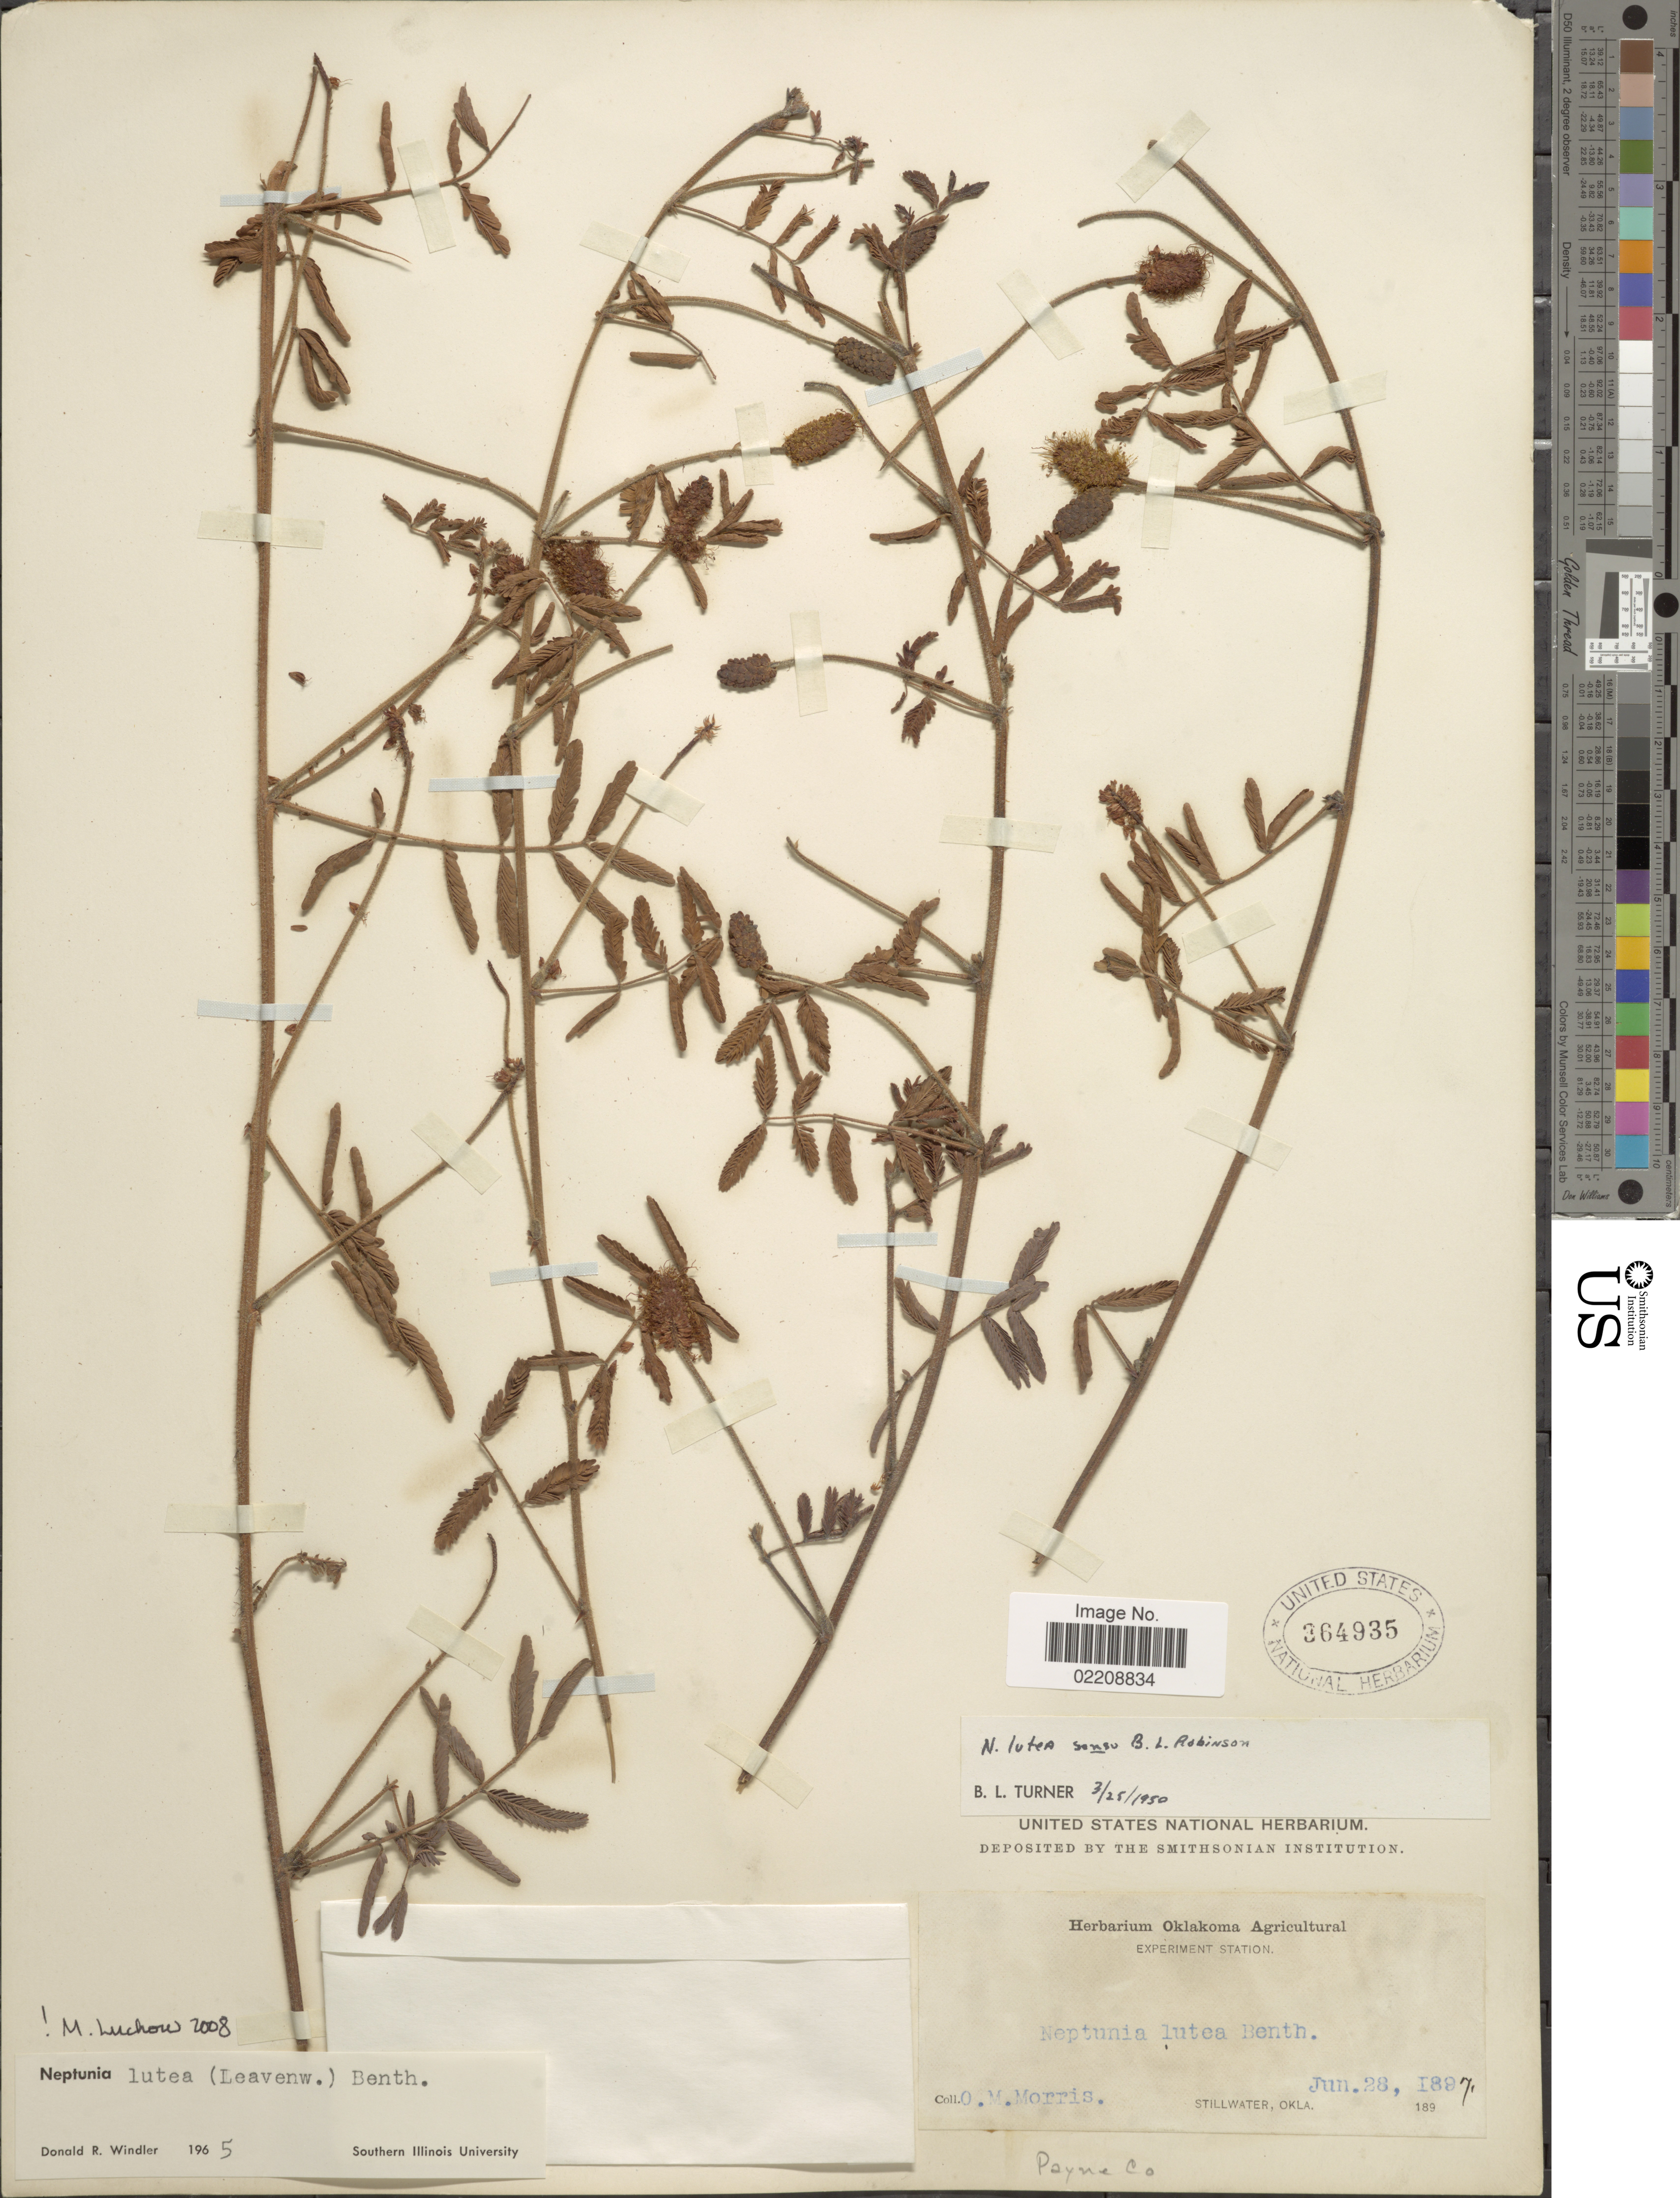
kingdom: Plantae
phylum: Tracheophyta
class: Magnoliopsida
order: Fabales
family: Fabaceae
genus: Neptunia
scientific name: Neptunia lutea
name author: (Leavenw.) Benth.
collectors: O. Morris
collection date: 1897-06-28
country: United States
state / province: Oklahoma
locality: Stillwater, Okla., Payne Co.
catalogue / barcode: US 364935